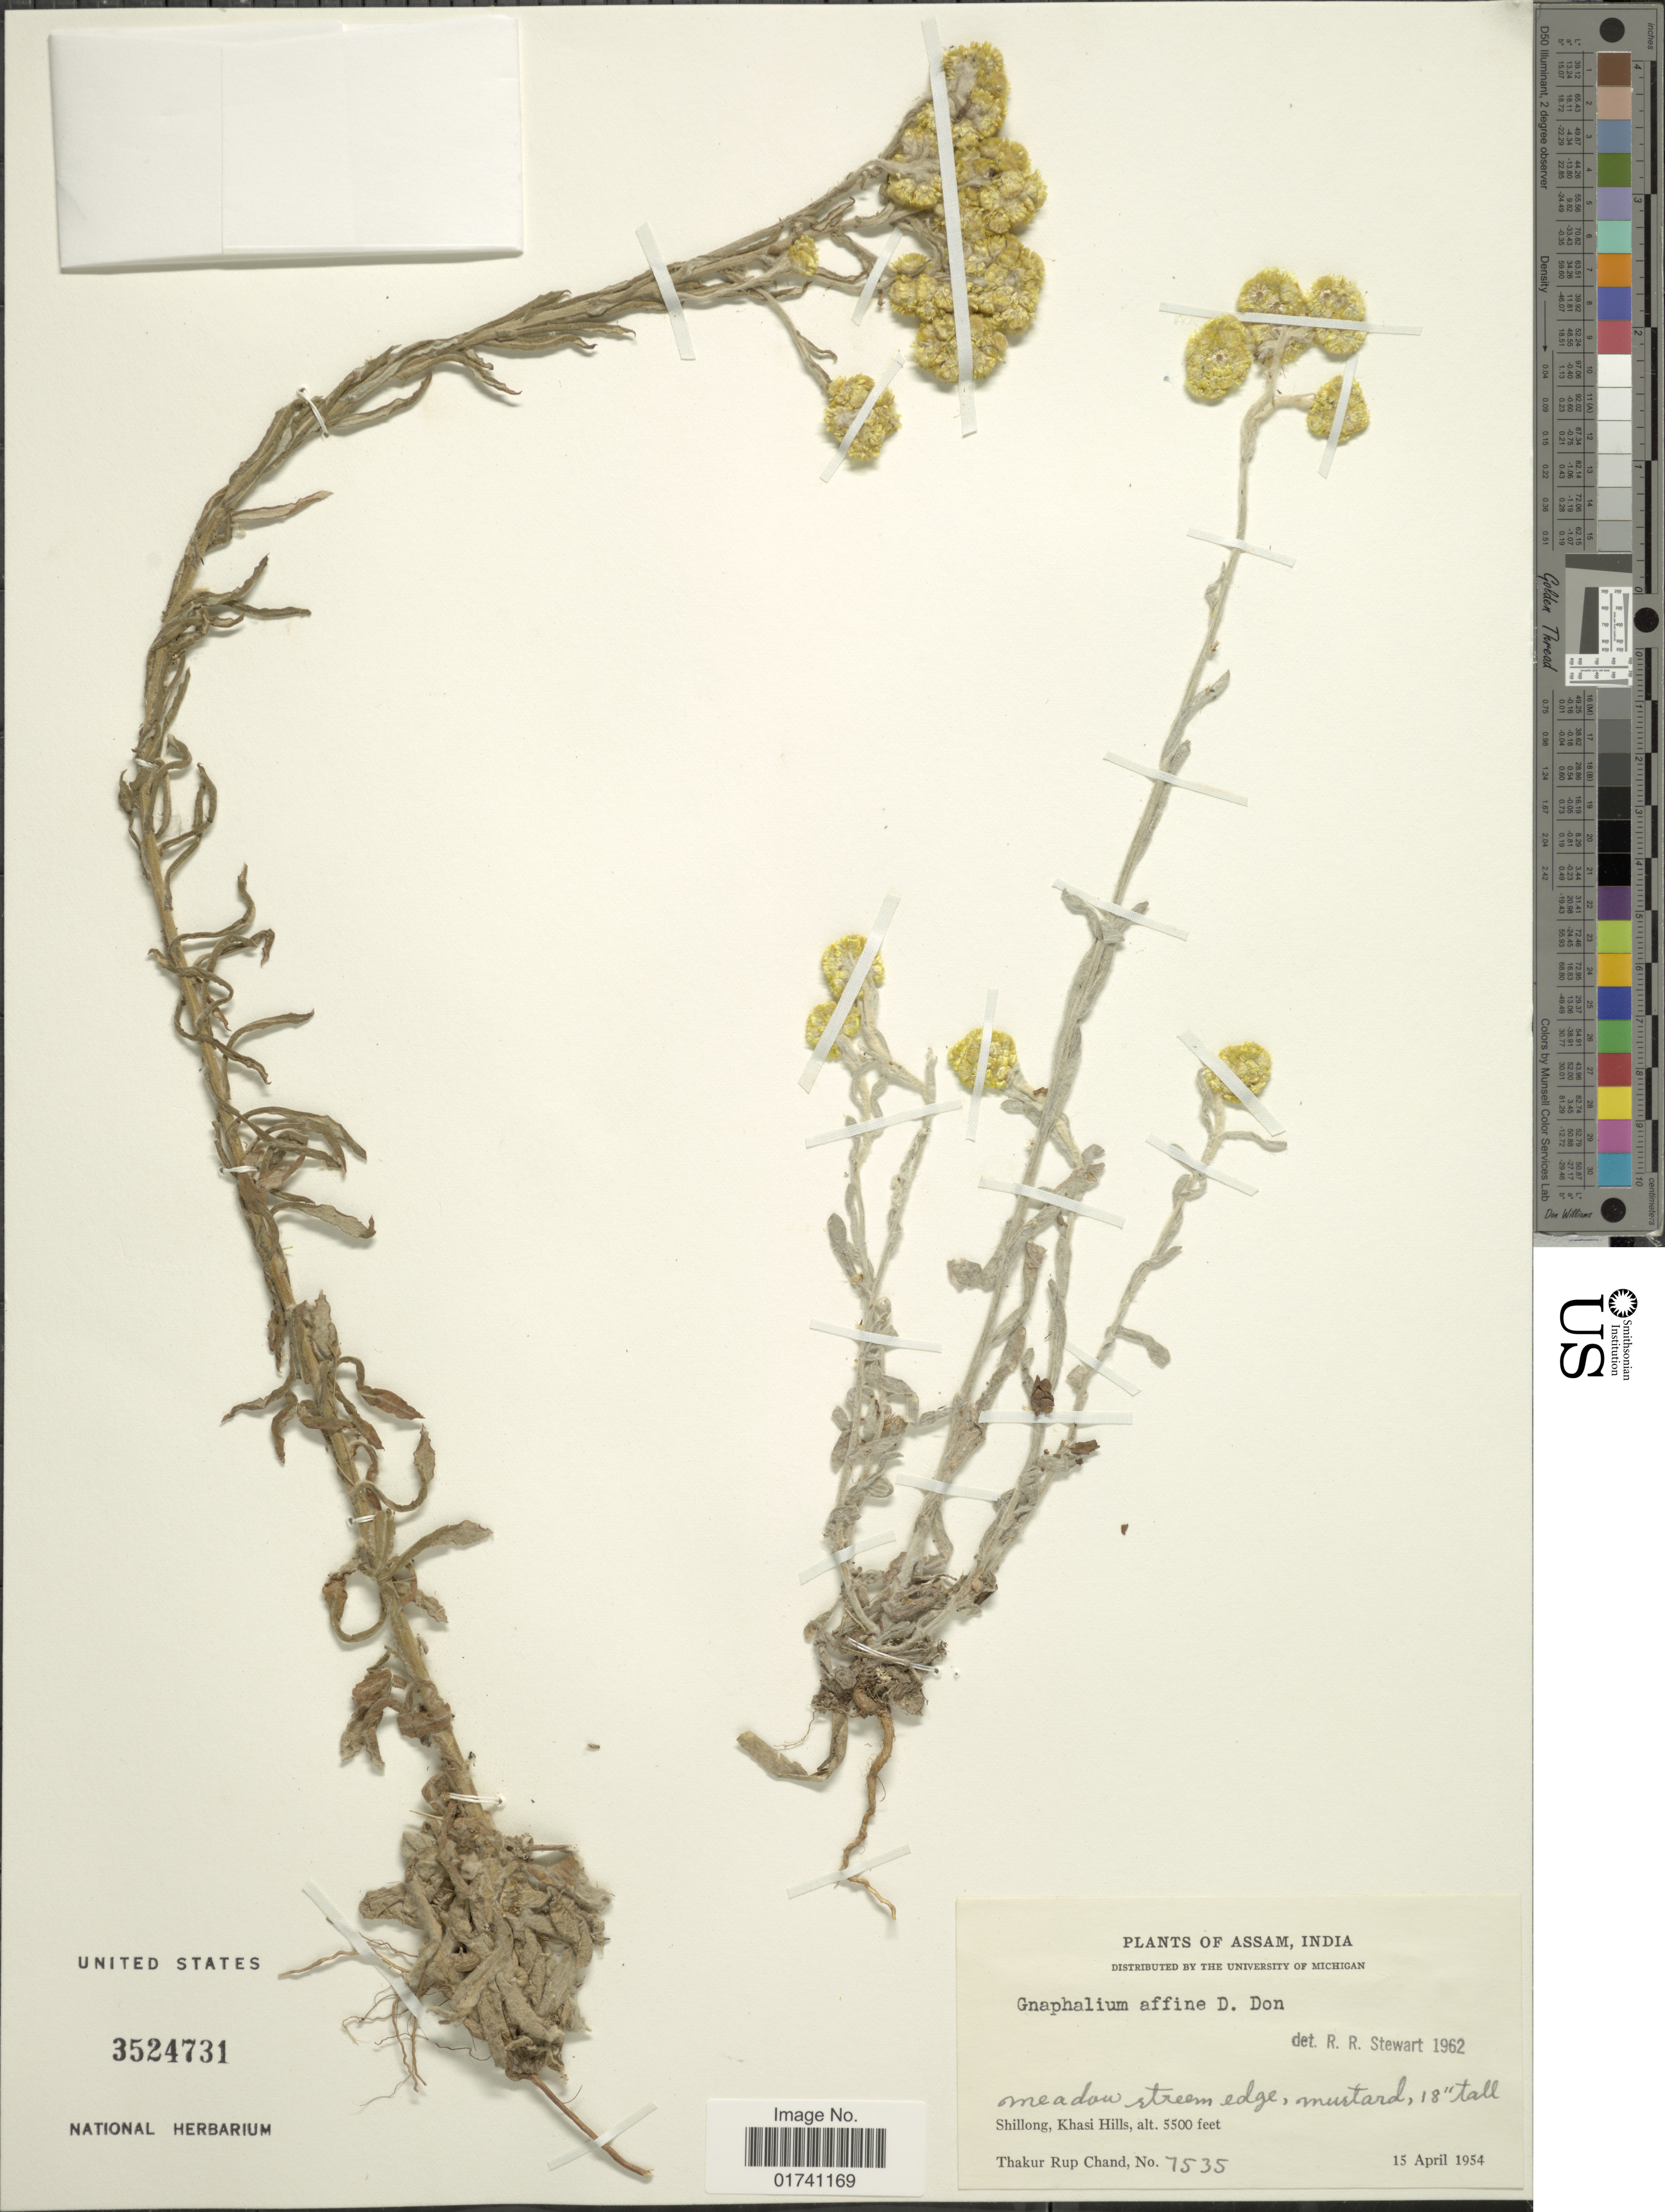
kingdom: Plantae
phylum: Tracheophyta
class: Magnoliopsida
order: Asterales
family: Asteraceae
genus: Laphangium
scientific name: Laphangium affine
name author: (D. Don) Tzvelev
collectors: T. R. Chand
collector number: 7535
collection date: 1954-04-15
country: India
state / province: Meghalaya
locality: Shillong, Khasi Hills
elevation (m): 1676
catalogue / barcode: US 3524731